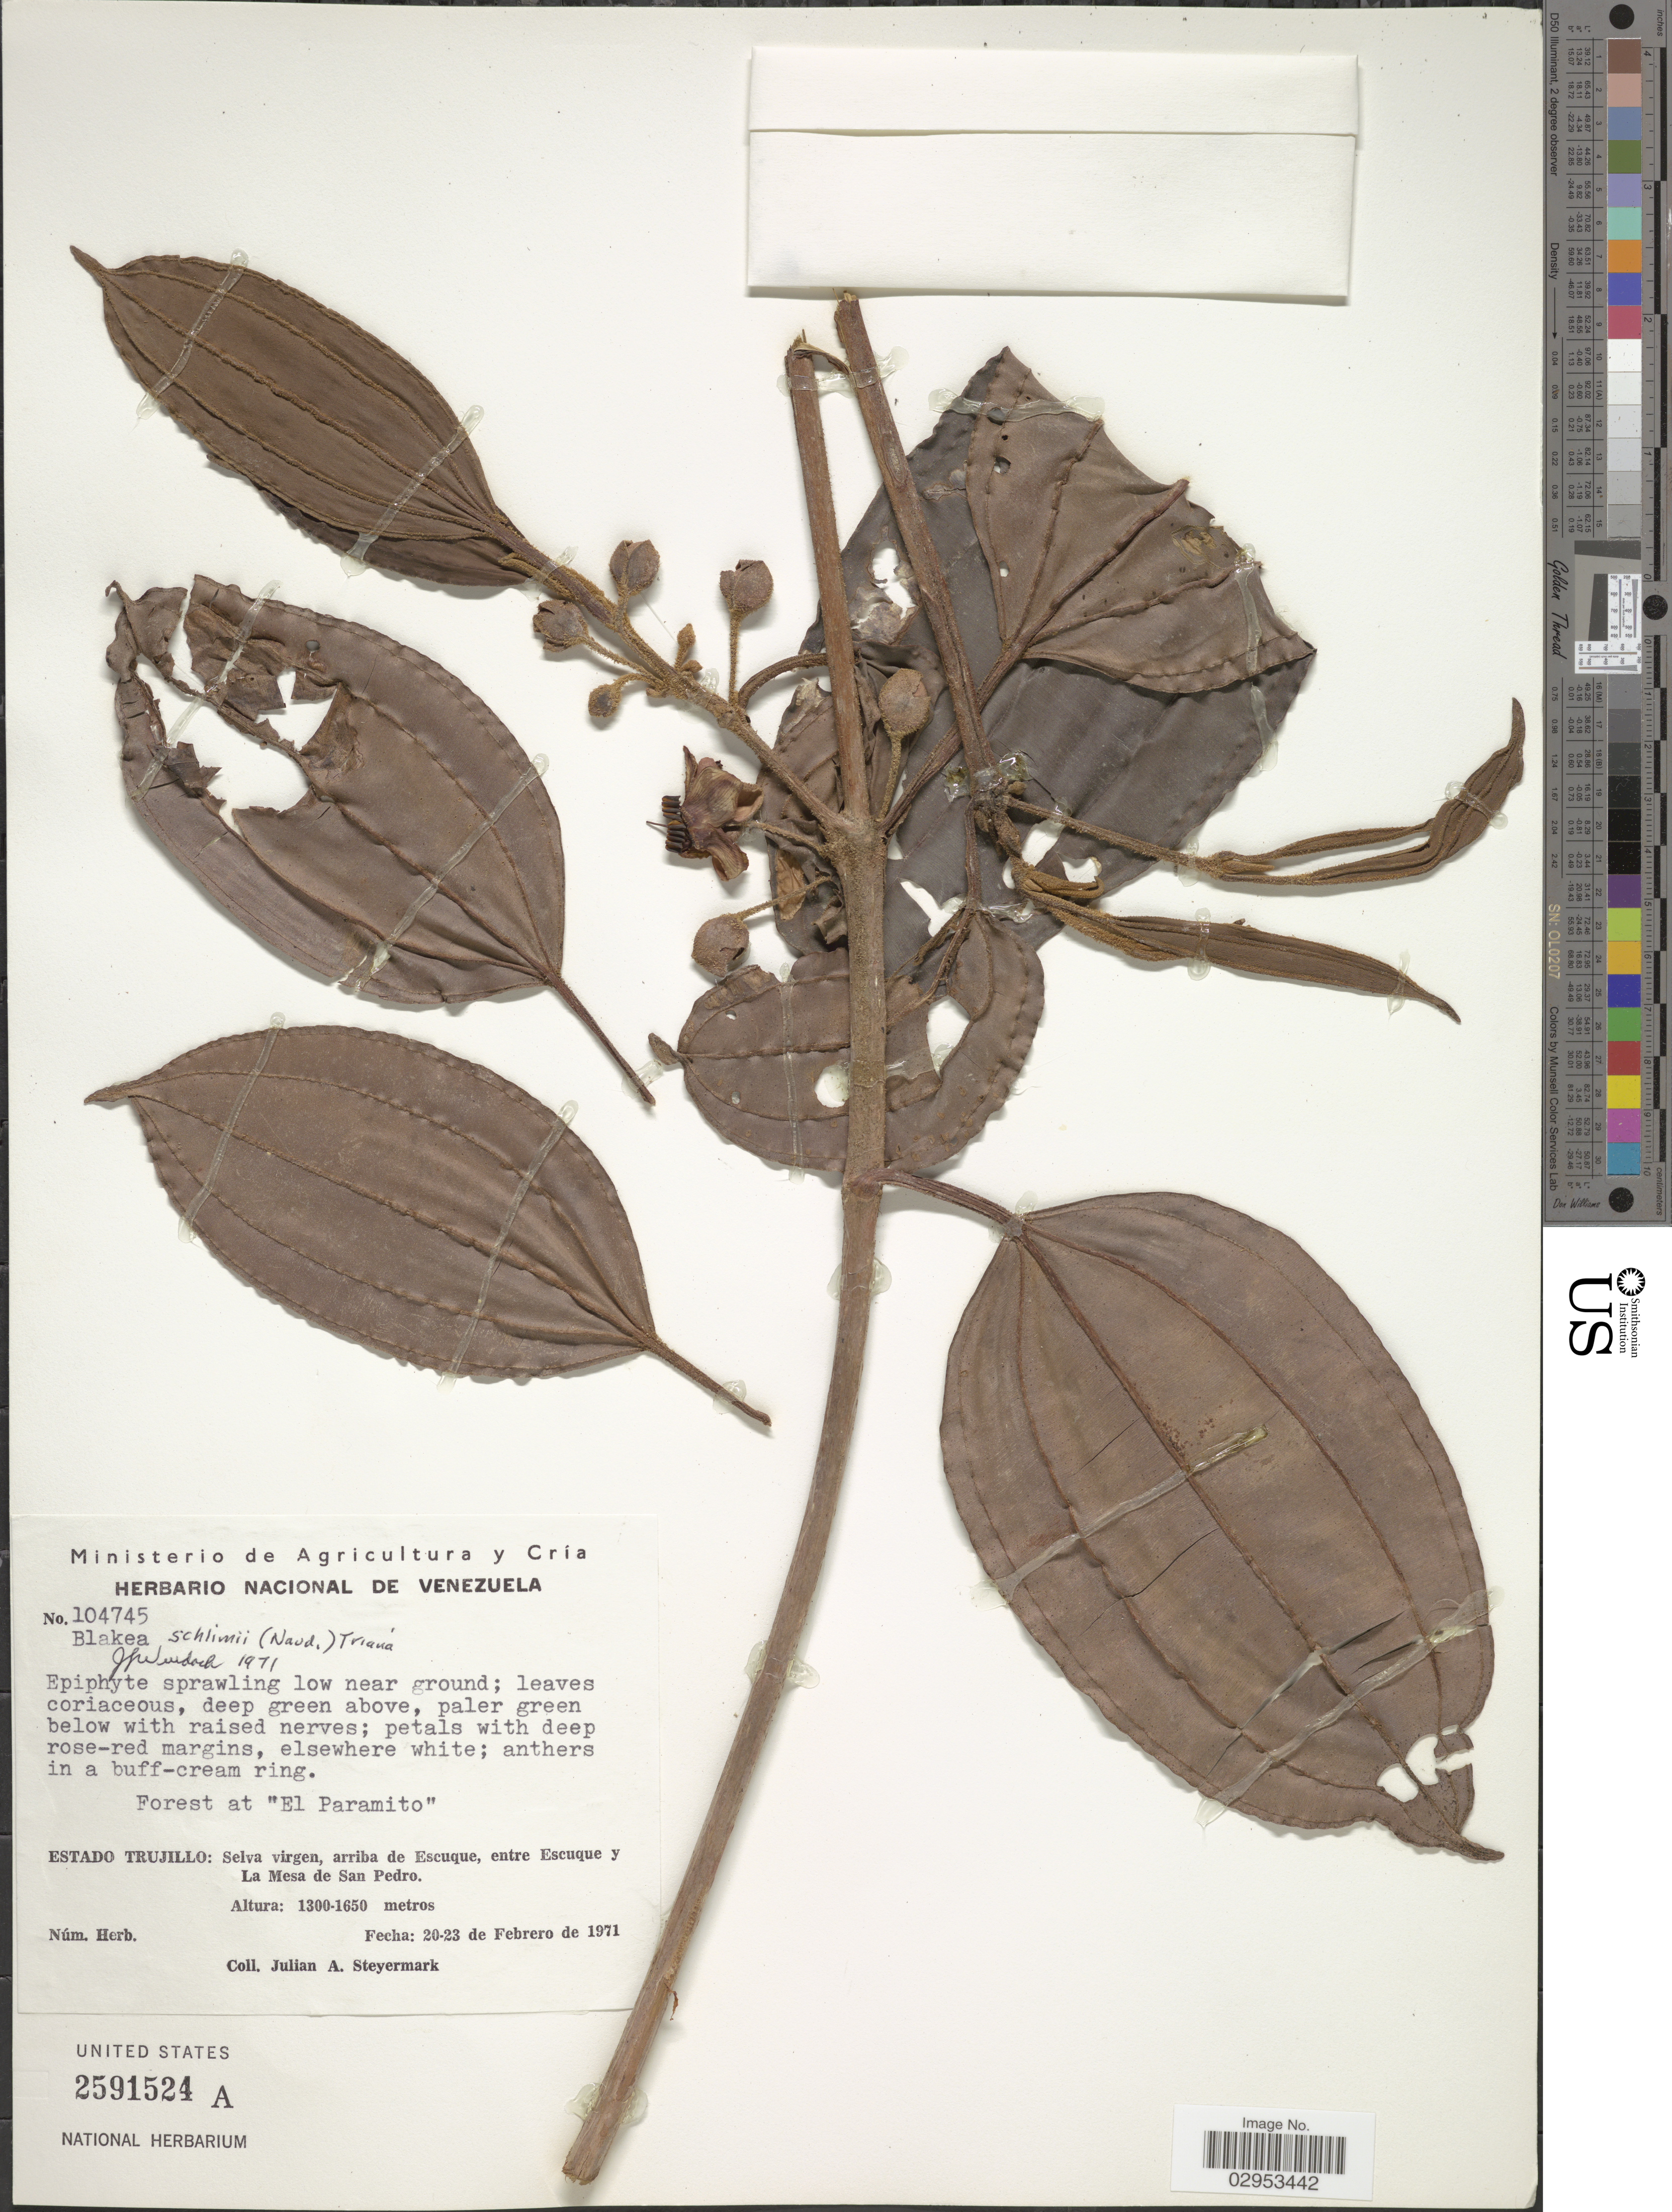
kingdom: Plantae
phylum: Tracheophyta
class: Magnoliopsida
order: Myrtales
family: Melastomataceae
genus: Blakea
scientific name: Blakea schlimii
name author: (Naudin) Triana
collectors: J. Steyermark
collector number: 104745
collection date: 1971-02-20/1971-02-23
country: Venezuela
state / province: Trujillo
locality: Forest at "El Paramito". Selva virgen, arriba de Escuque, entre Escuque y La Mesa de San Pedro.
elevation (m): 1300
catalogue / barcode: US 2591524A